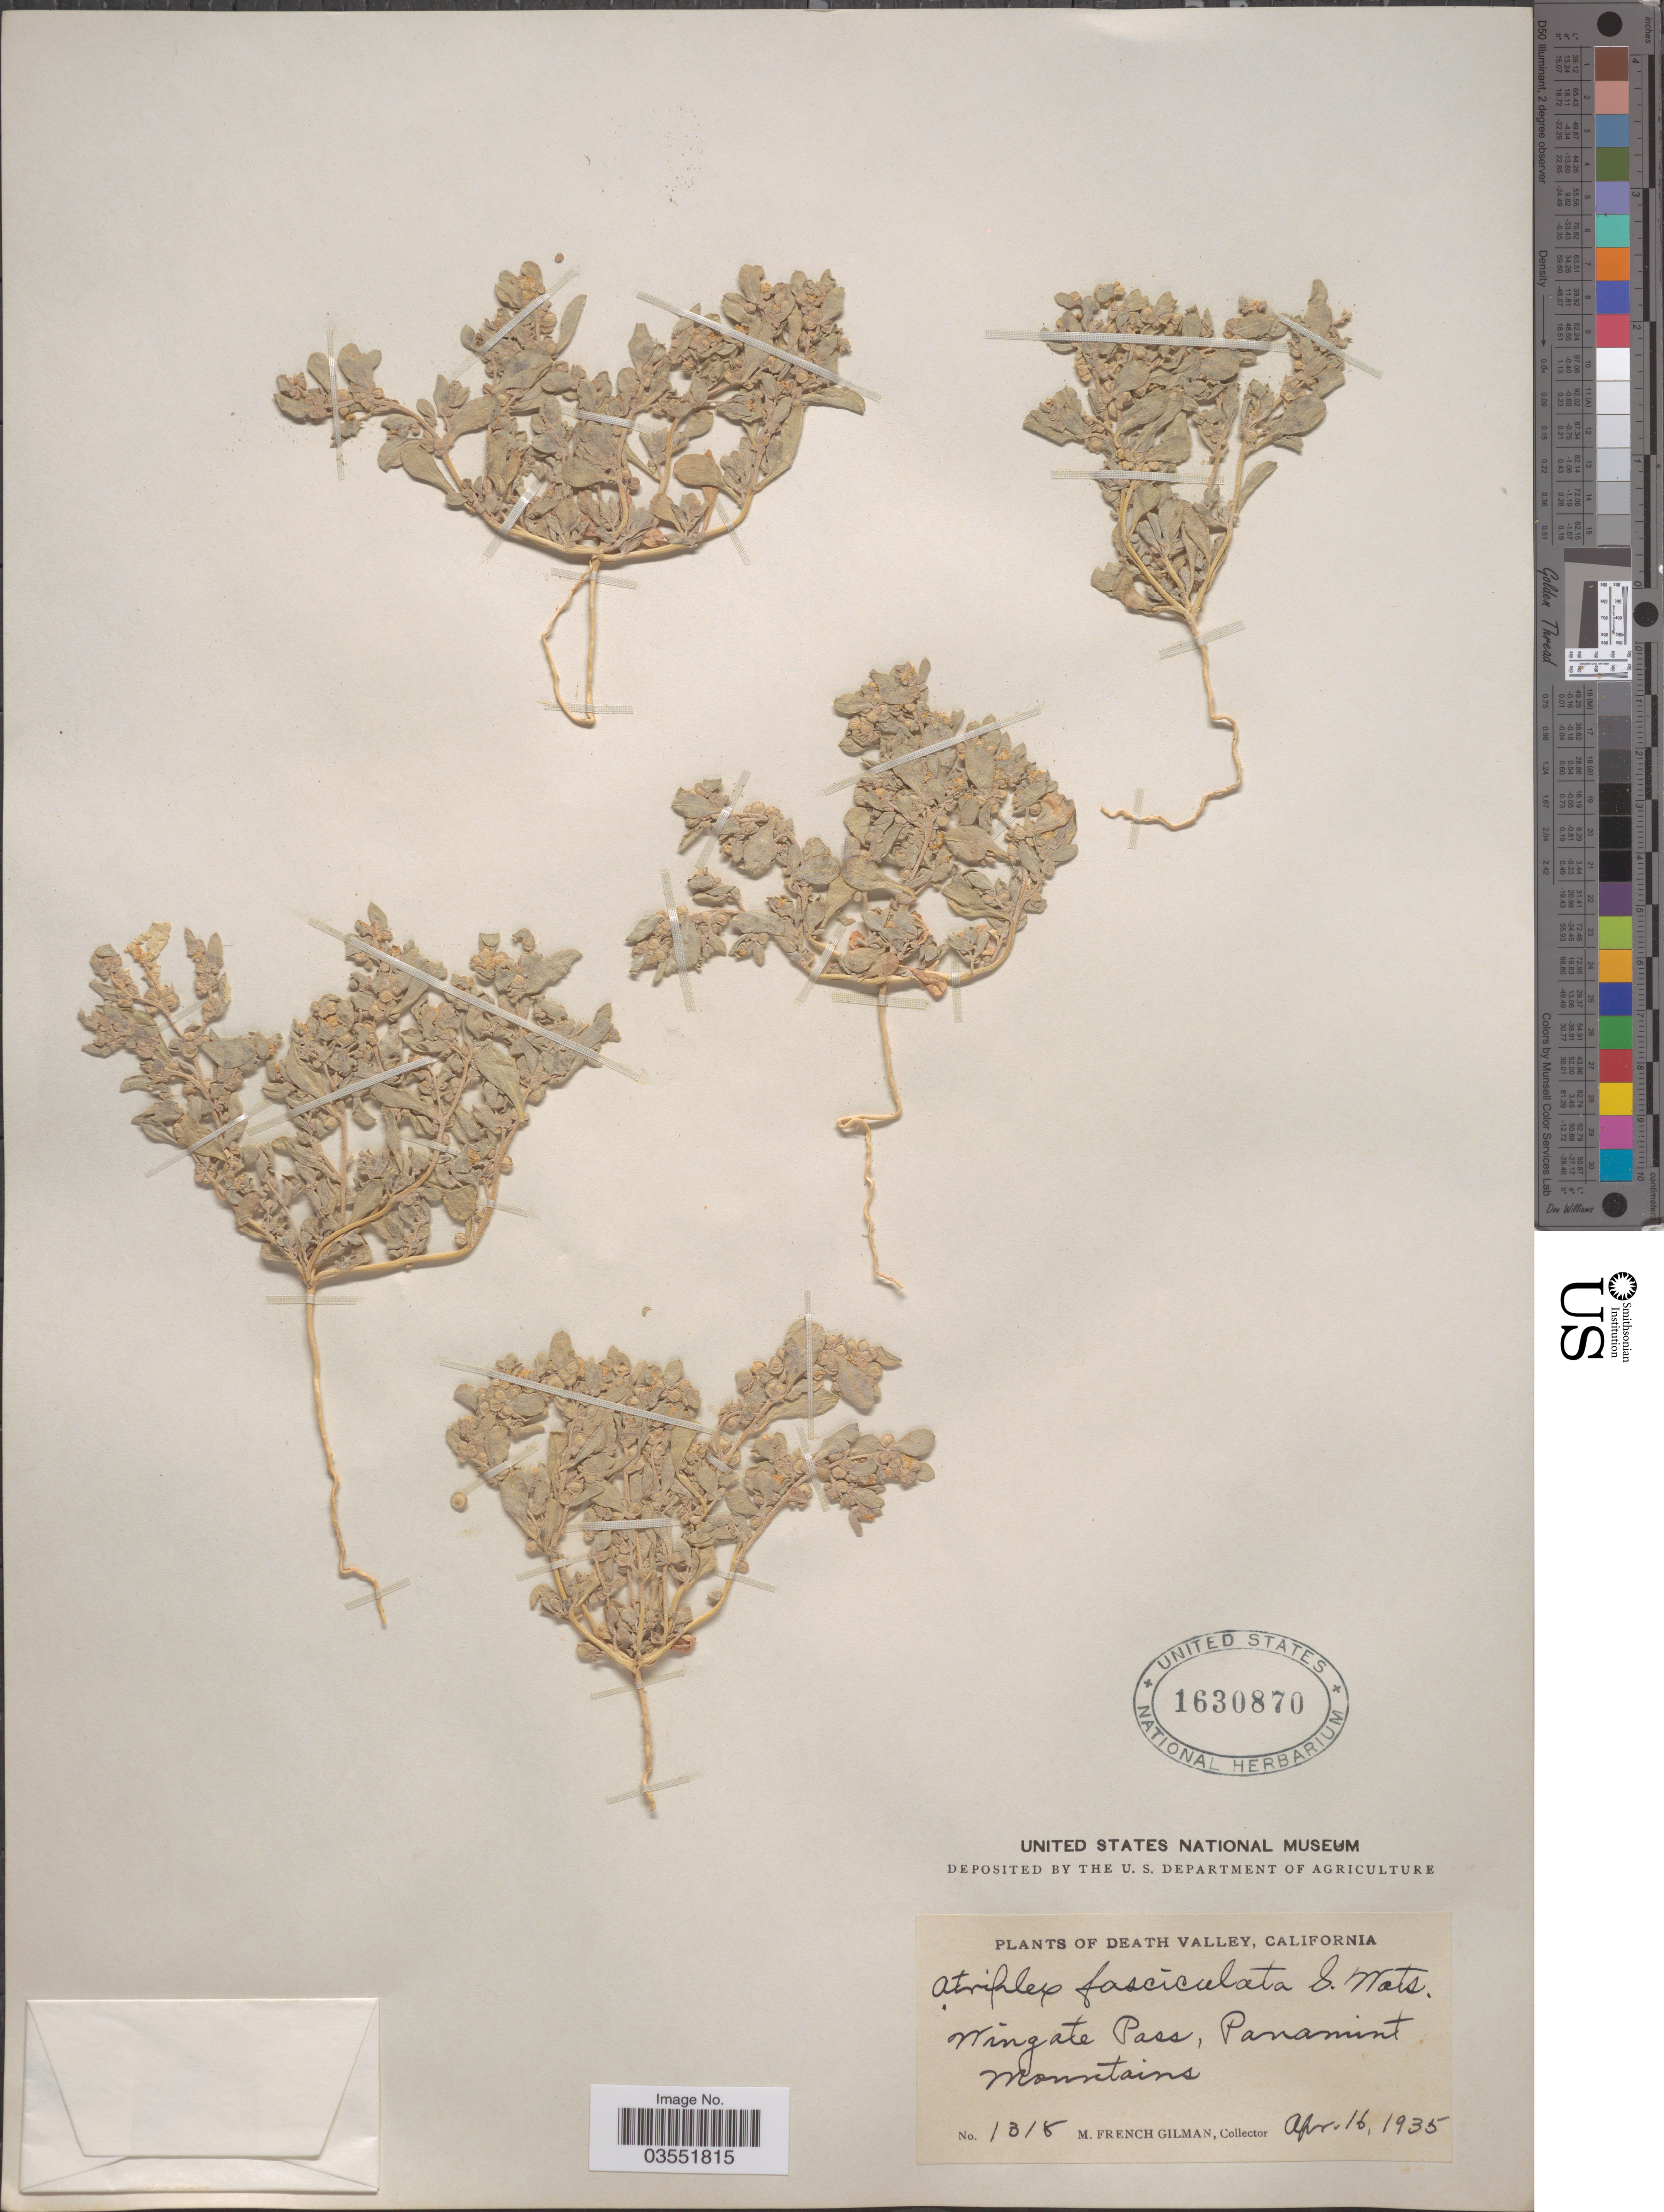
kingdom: Plantae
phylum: Tracheophyta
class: Magnoliopsida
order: Caryophyllales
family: Amaranthaceae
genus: Atriplex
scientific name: Atriplex fasciculata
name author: S. Watson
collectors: M. F. Gilman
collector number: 1318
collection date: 1935-04-16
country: United States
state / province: California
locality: Death Valley. Wingate Pass, Panamint Mountains.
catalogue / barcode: US 1630870